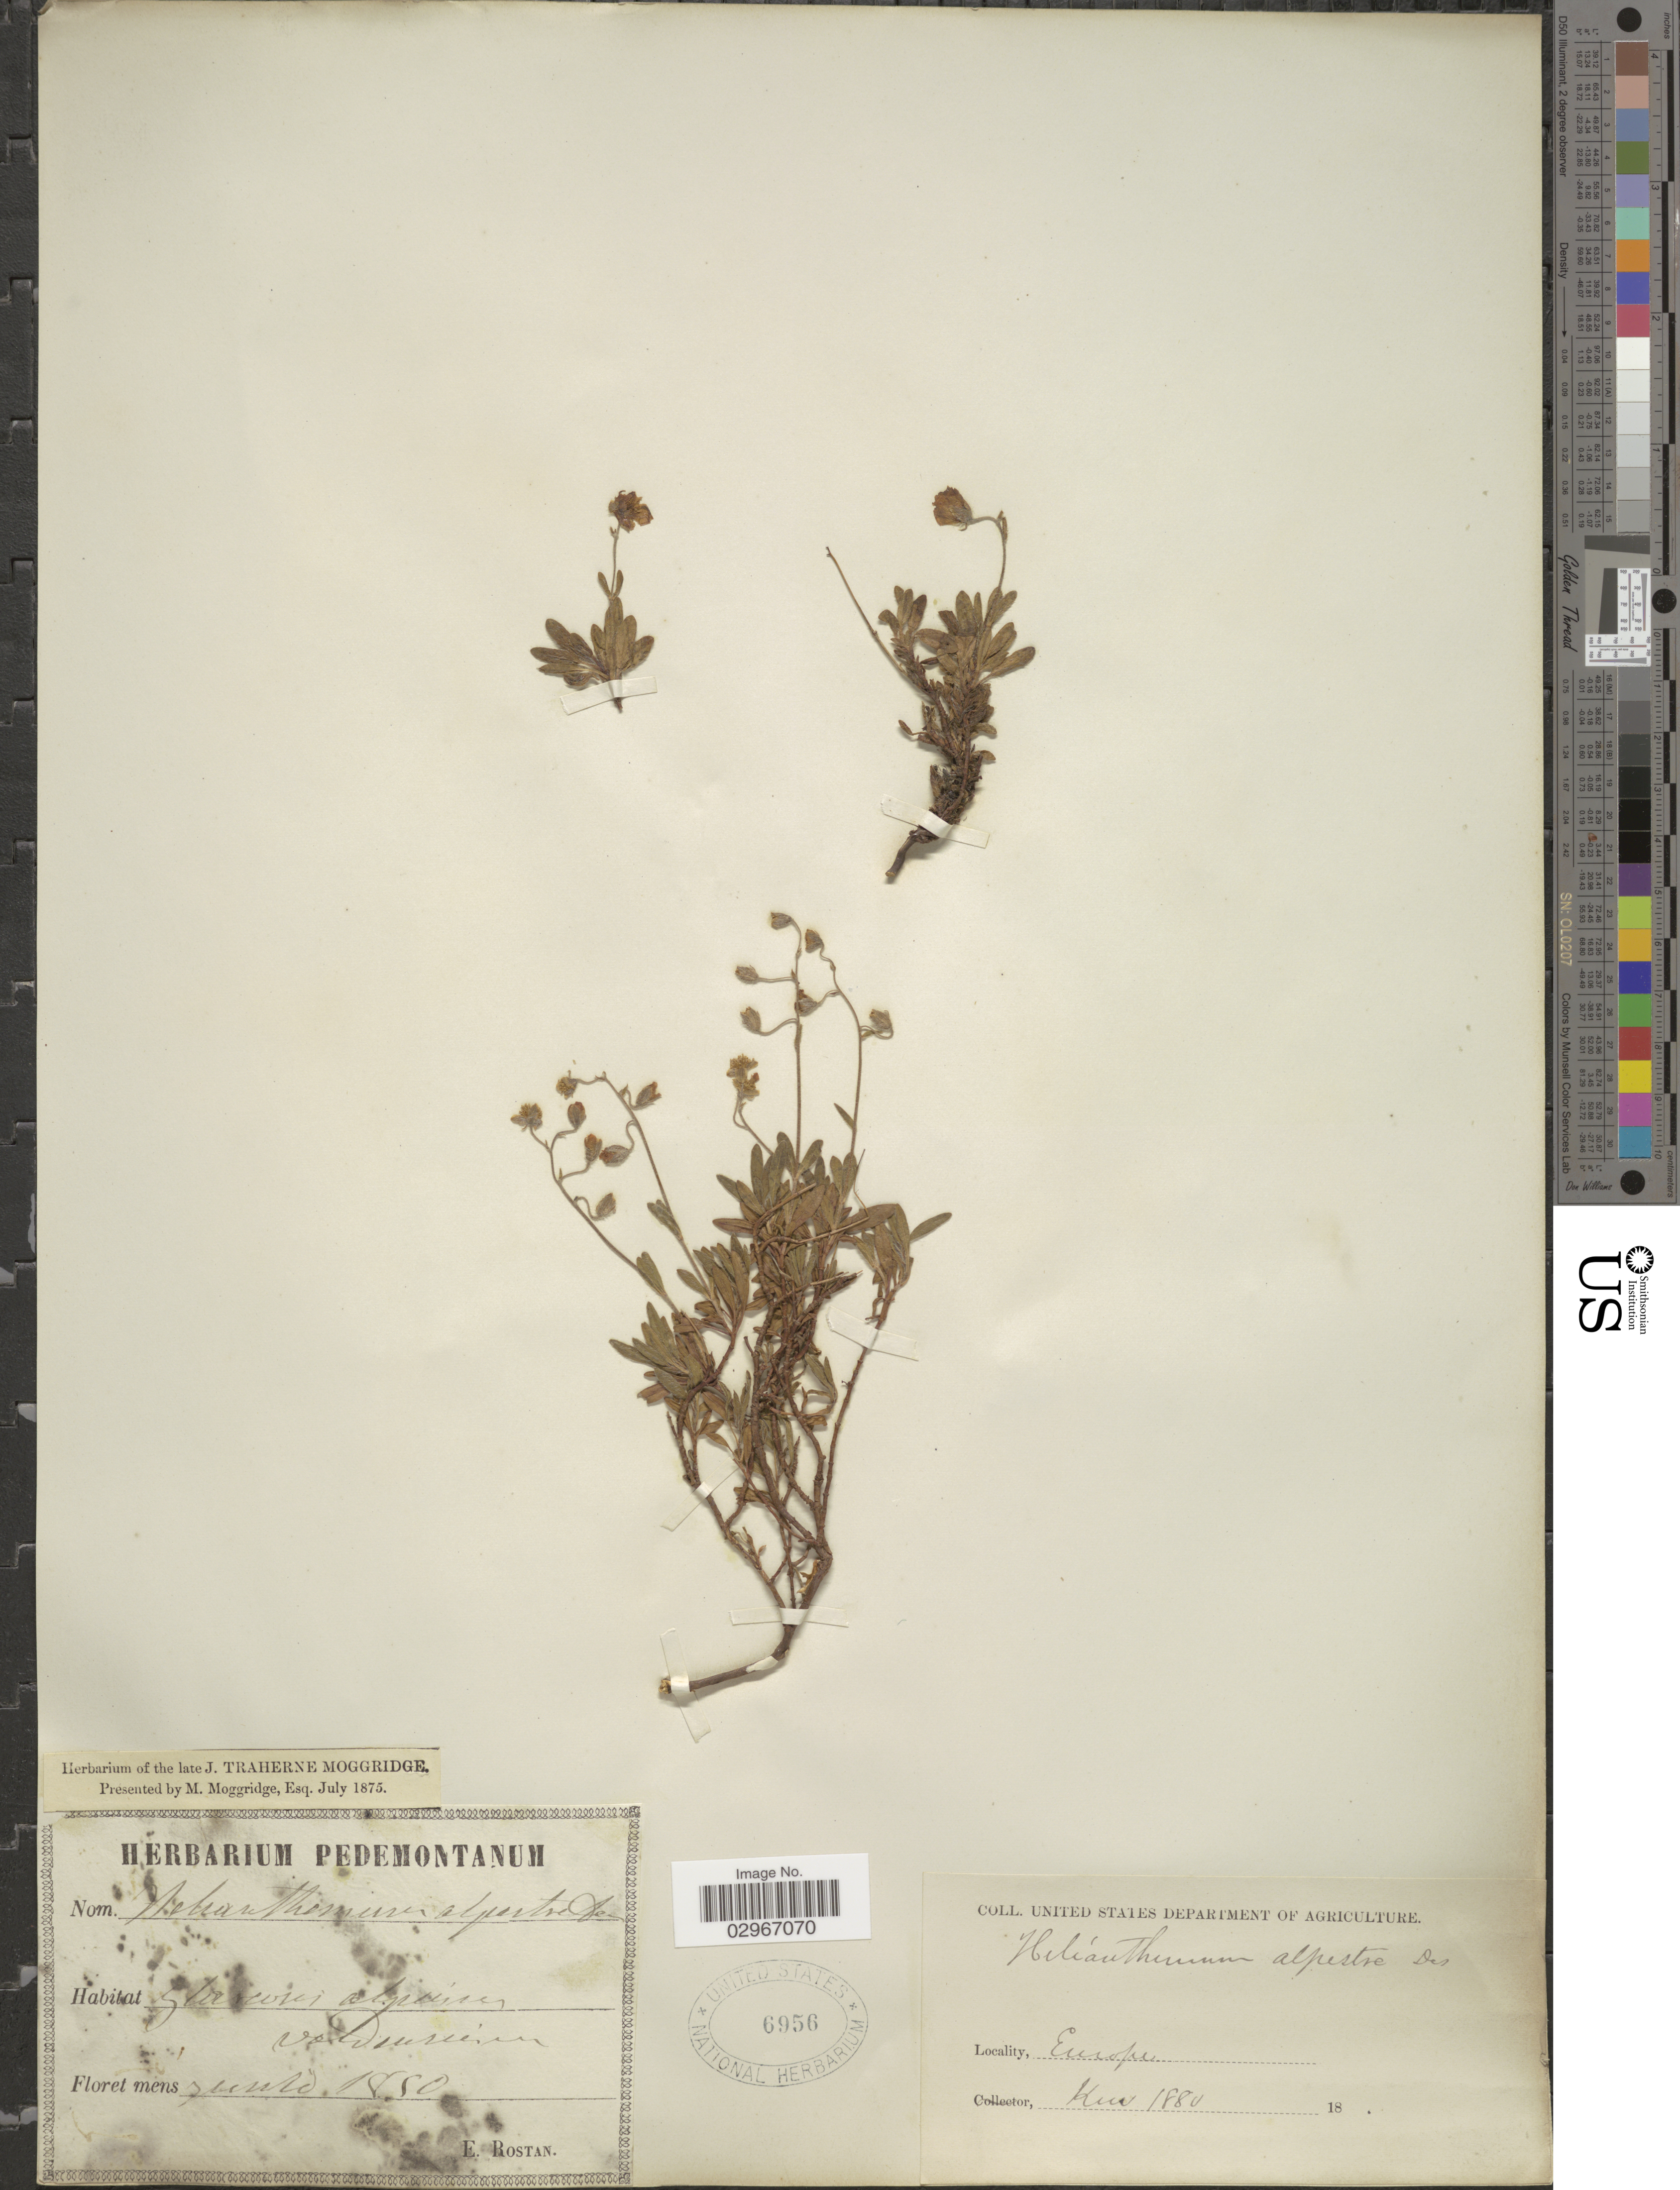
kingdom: Plantae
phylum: Tracheophyta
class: Magnoliopsida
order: Malvales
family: Cistaceae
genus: Helianthemum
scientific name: Helianthemum alpestre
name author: (Jacq.) DC.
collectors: E. Rostan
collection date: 1880-07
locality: Gal [illegible text] alpines voldurien. [interpreted] Europe.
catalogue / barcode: US 6956